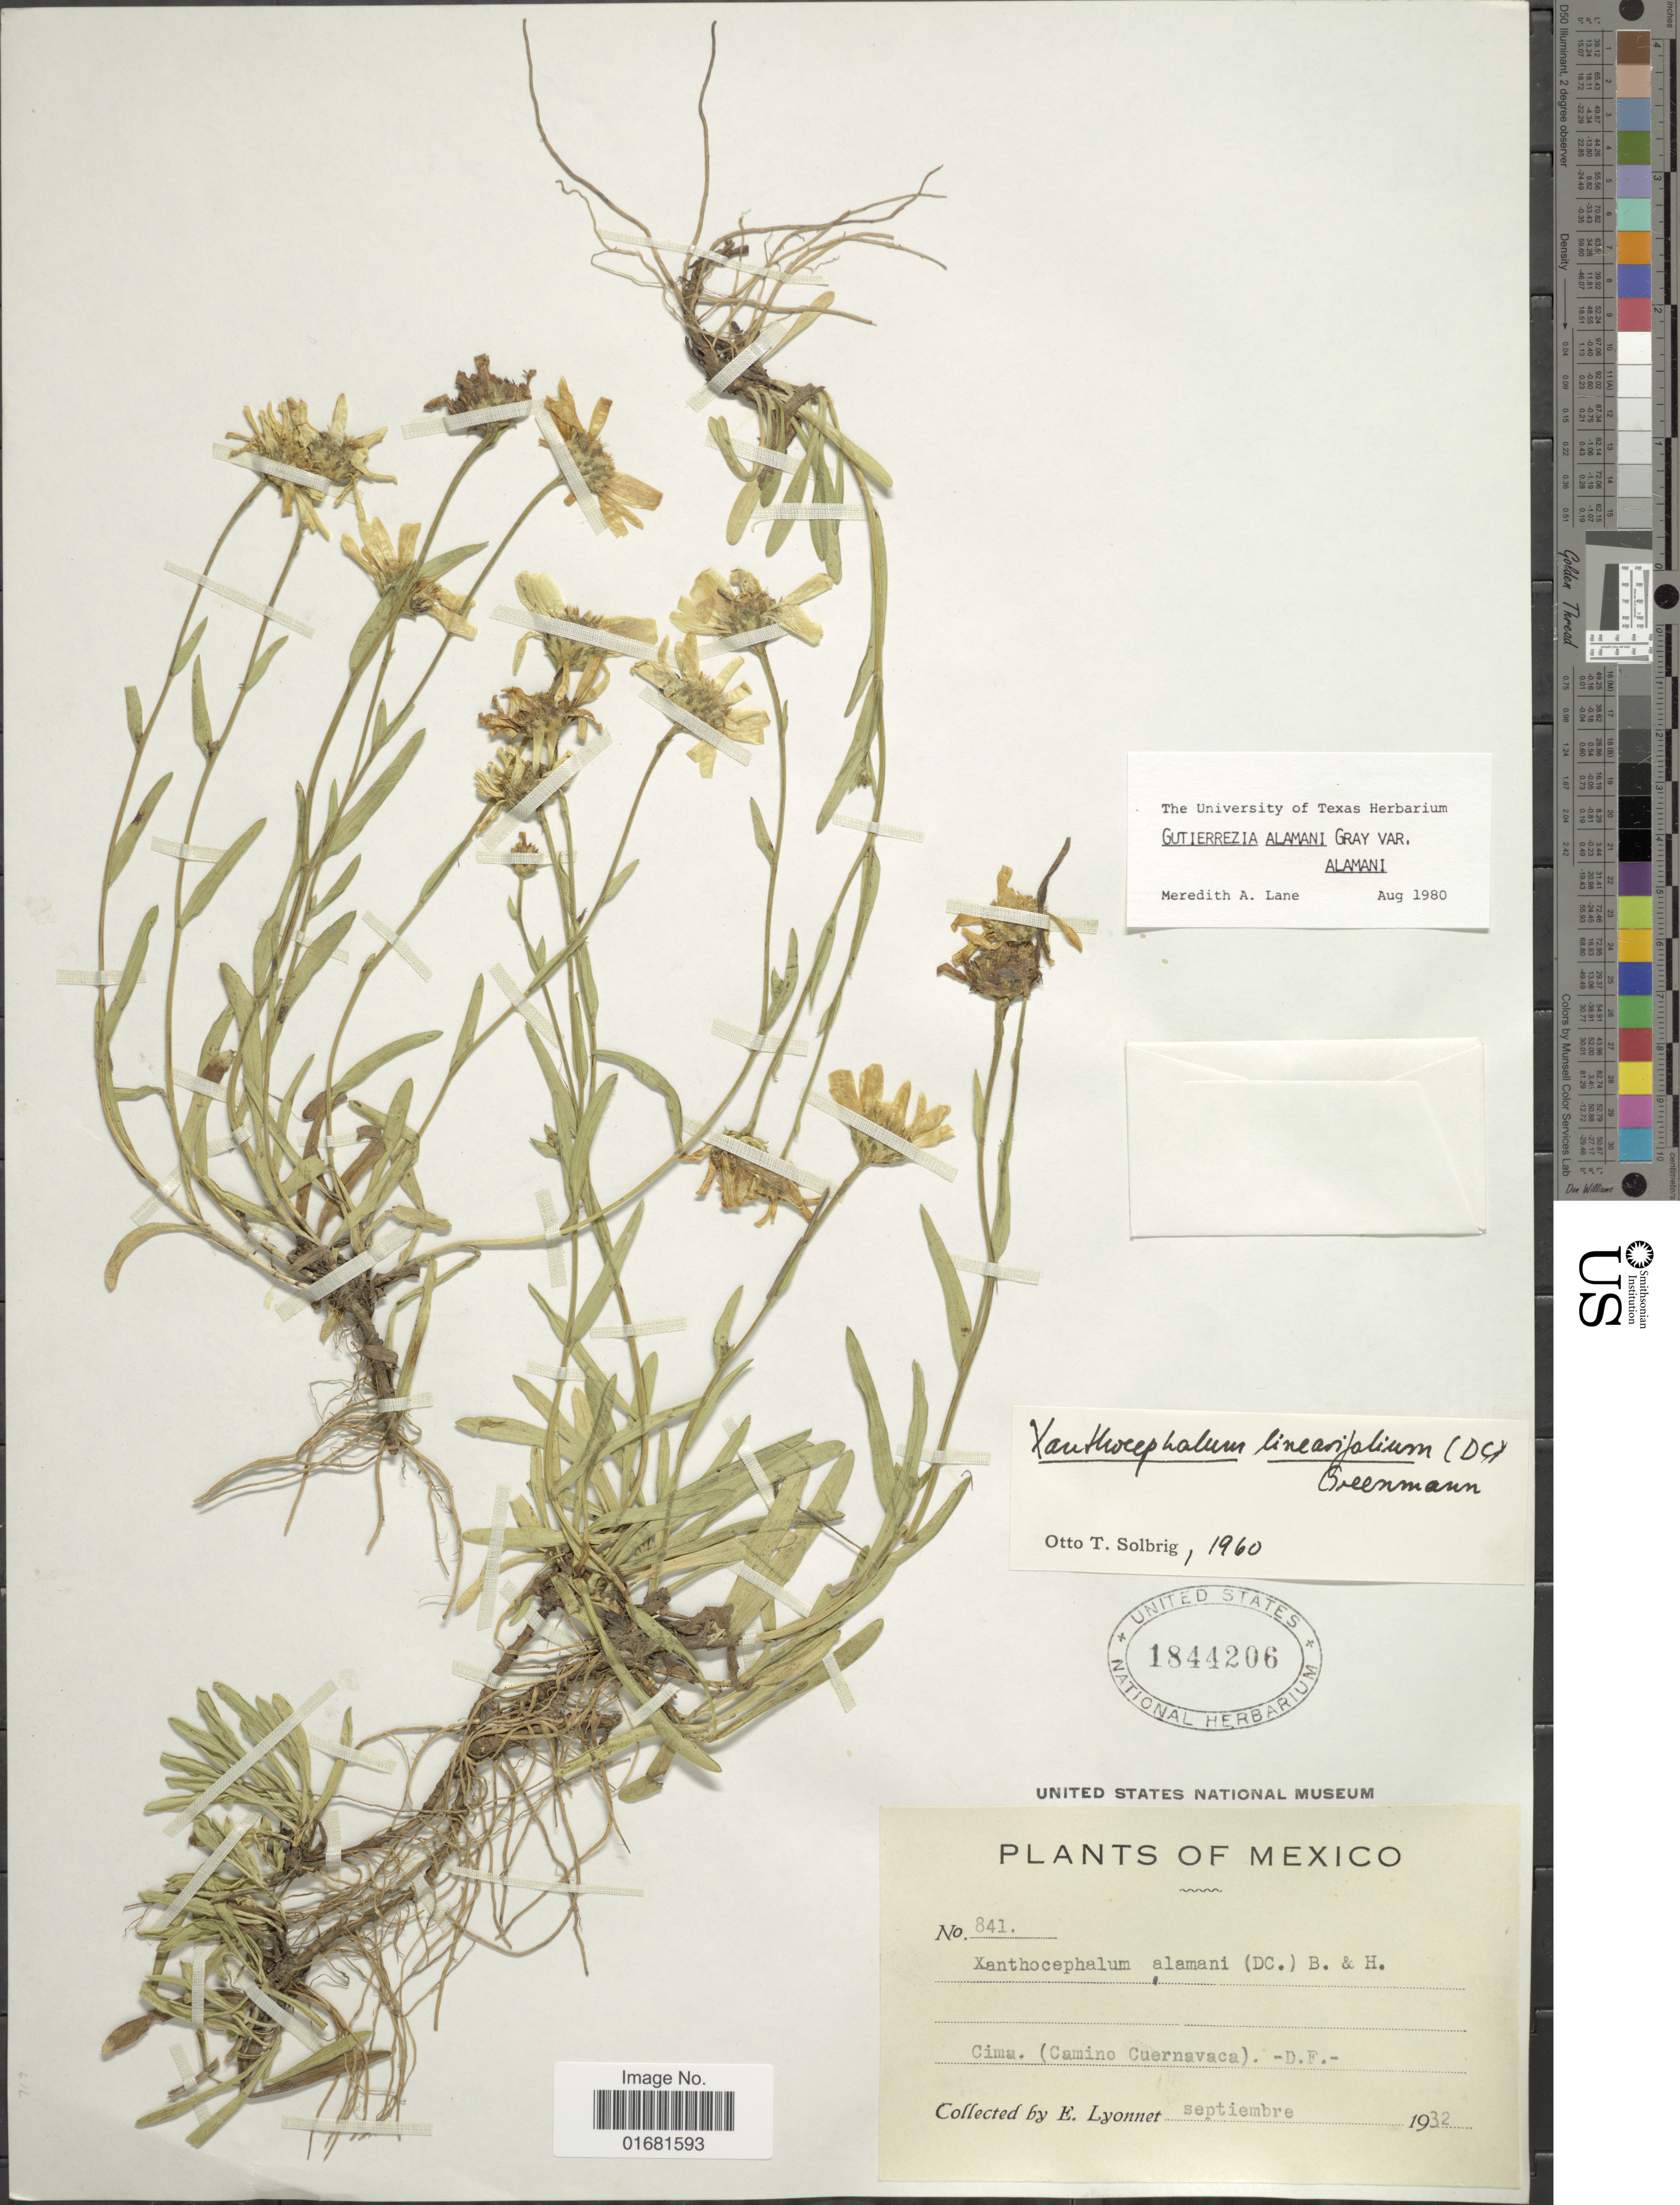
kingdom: Plantae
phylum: Tracheophyta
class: Magnoliopsida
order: Asterales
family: Asteraceae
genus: Gutierrezia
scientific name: Gutierrezia alamanii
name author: A. Gray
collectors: E. Lyonnet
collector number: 841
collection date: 1932-09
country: Mexico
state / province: Distrito Federal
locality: Cima. (Camino Cuernavaca). - D. F. - México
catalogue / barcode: US 1844206